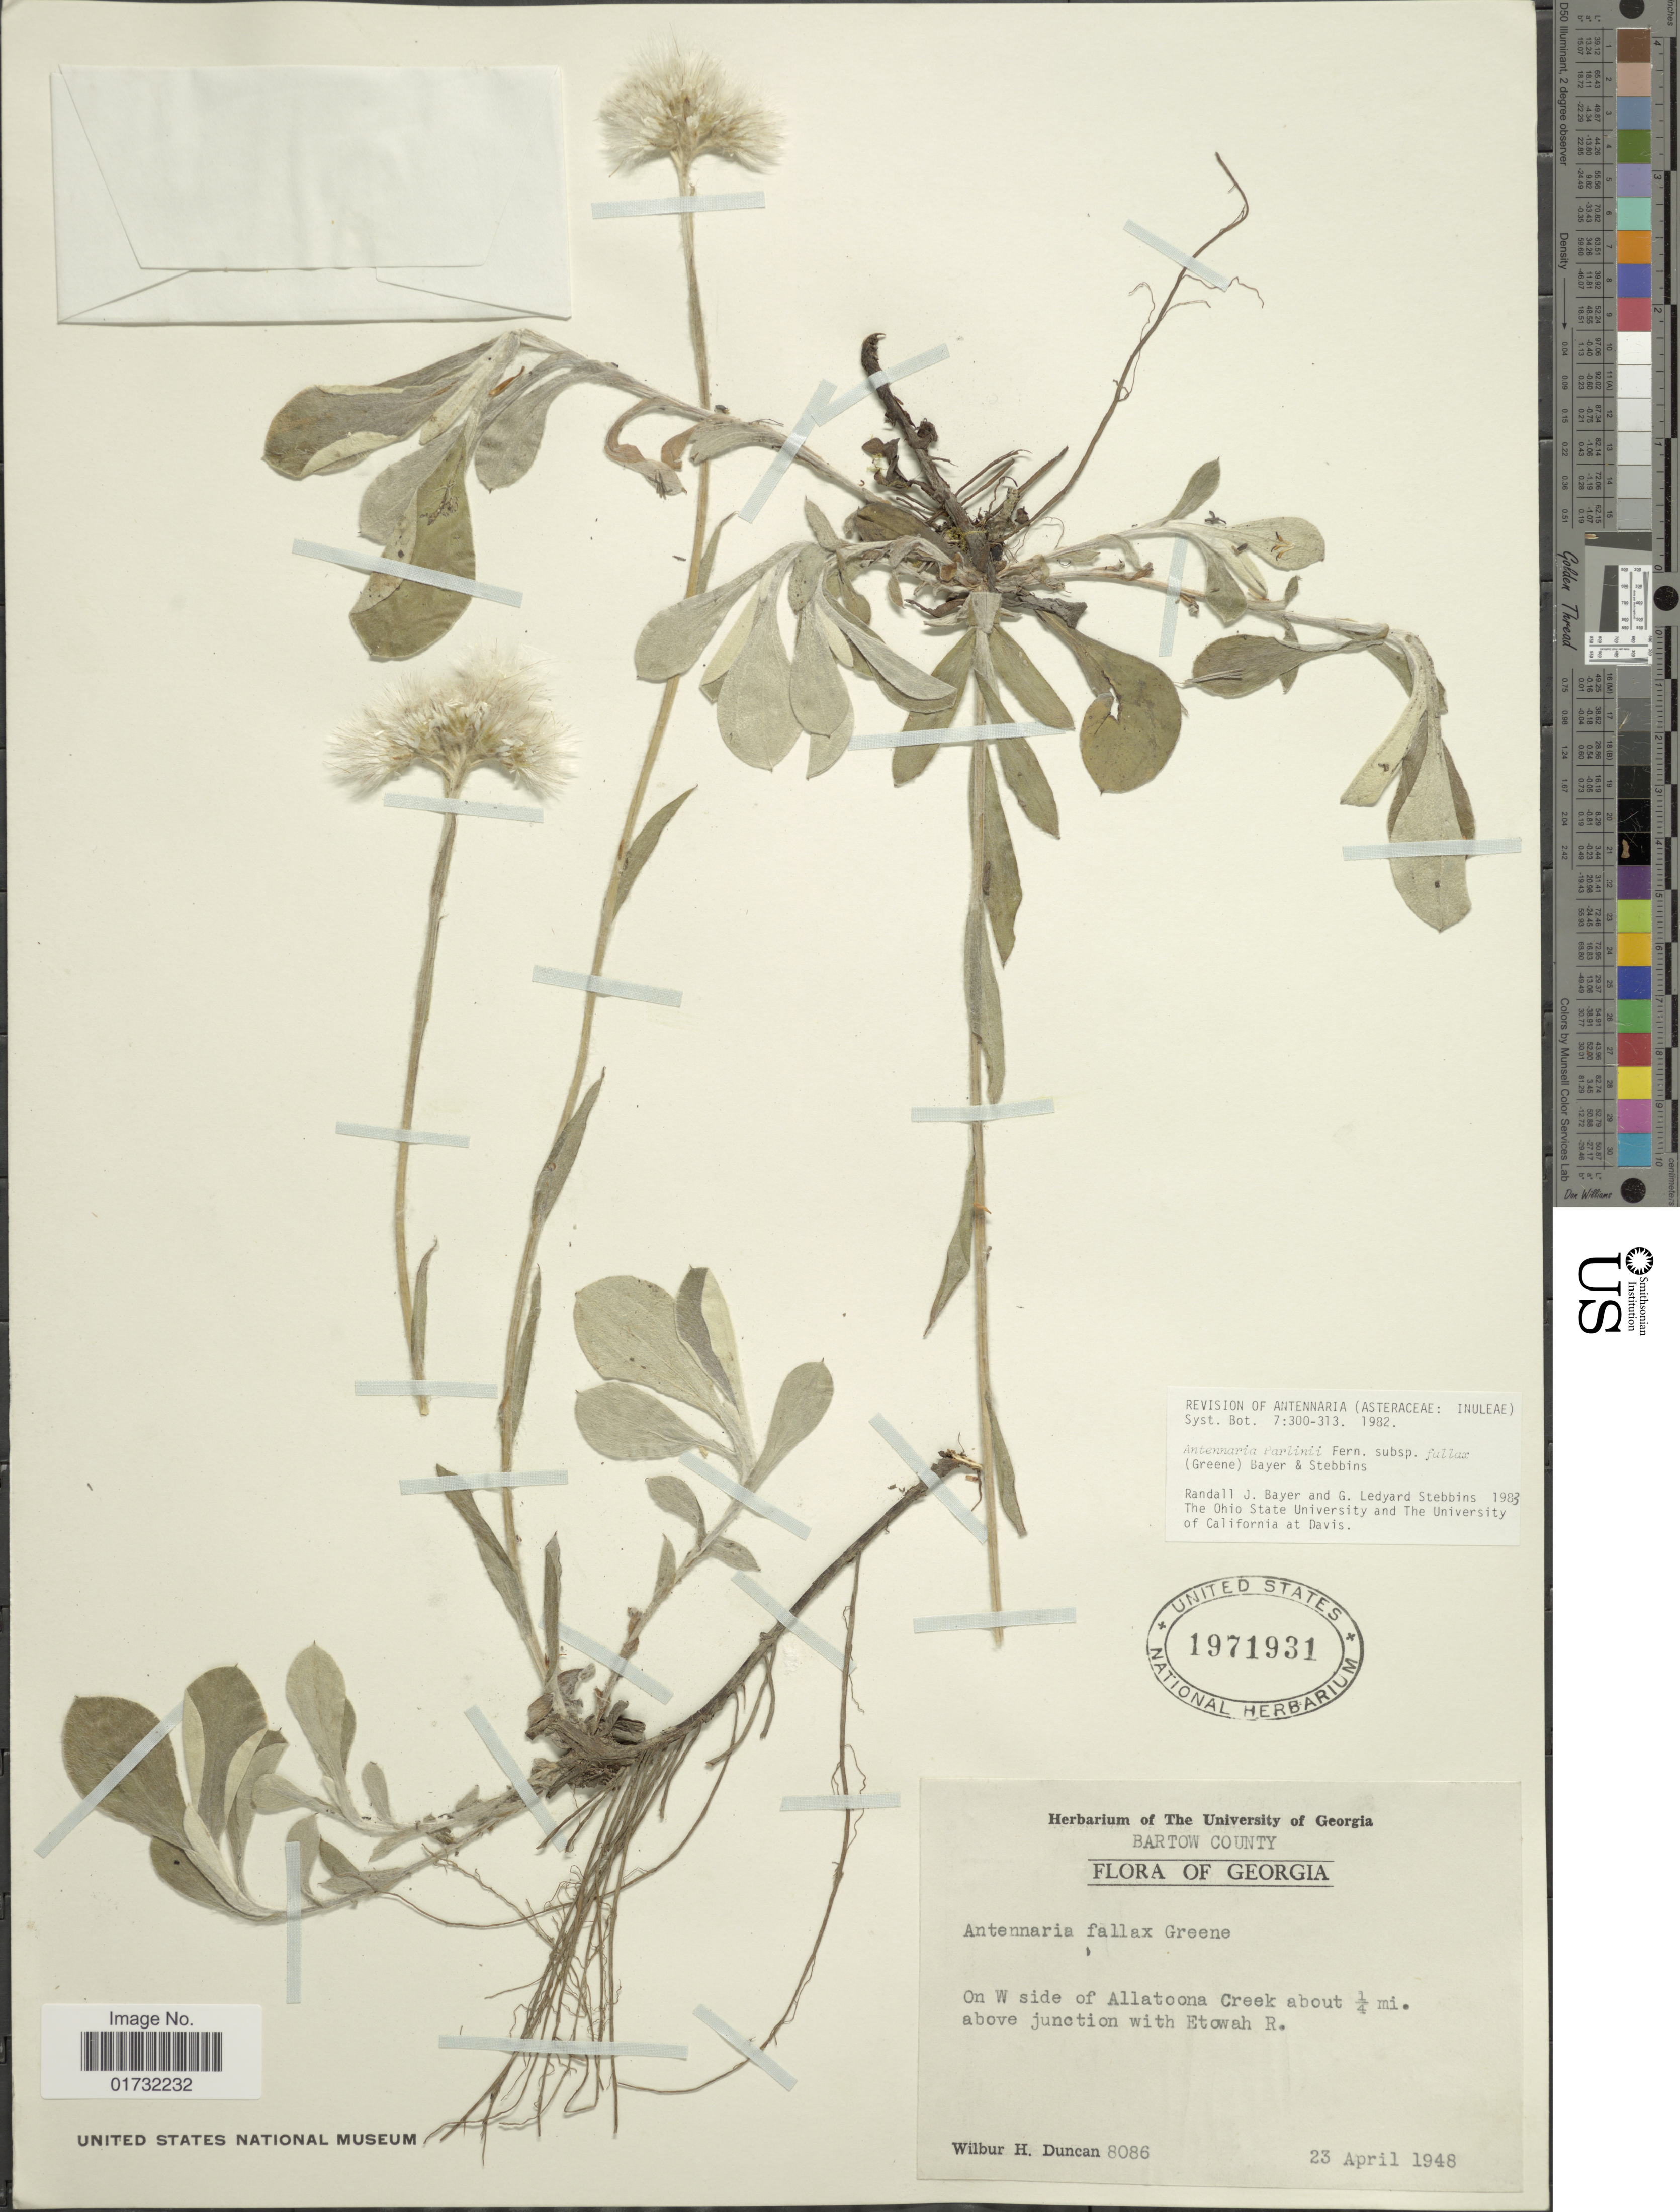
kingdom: Plantae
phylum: Tracheophyta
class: Magnoliopsida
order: Asterales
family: Asteraceae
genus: Antennaria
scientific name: Antennaria parlinii subsp. fallax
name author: (Greene) R.J. Bayer & Stebbins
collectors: W. H. Duncan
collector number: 8086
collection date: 1948-04-23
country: United States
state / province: Georgia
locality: Bartow County. On W side of Allatoona Creek about ¼ mi. above junction with Etowah R.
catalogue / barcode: US 1971931